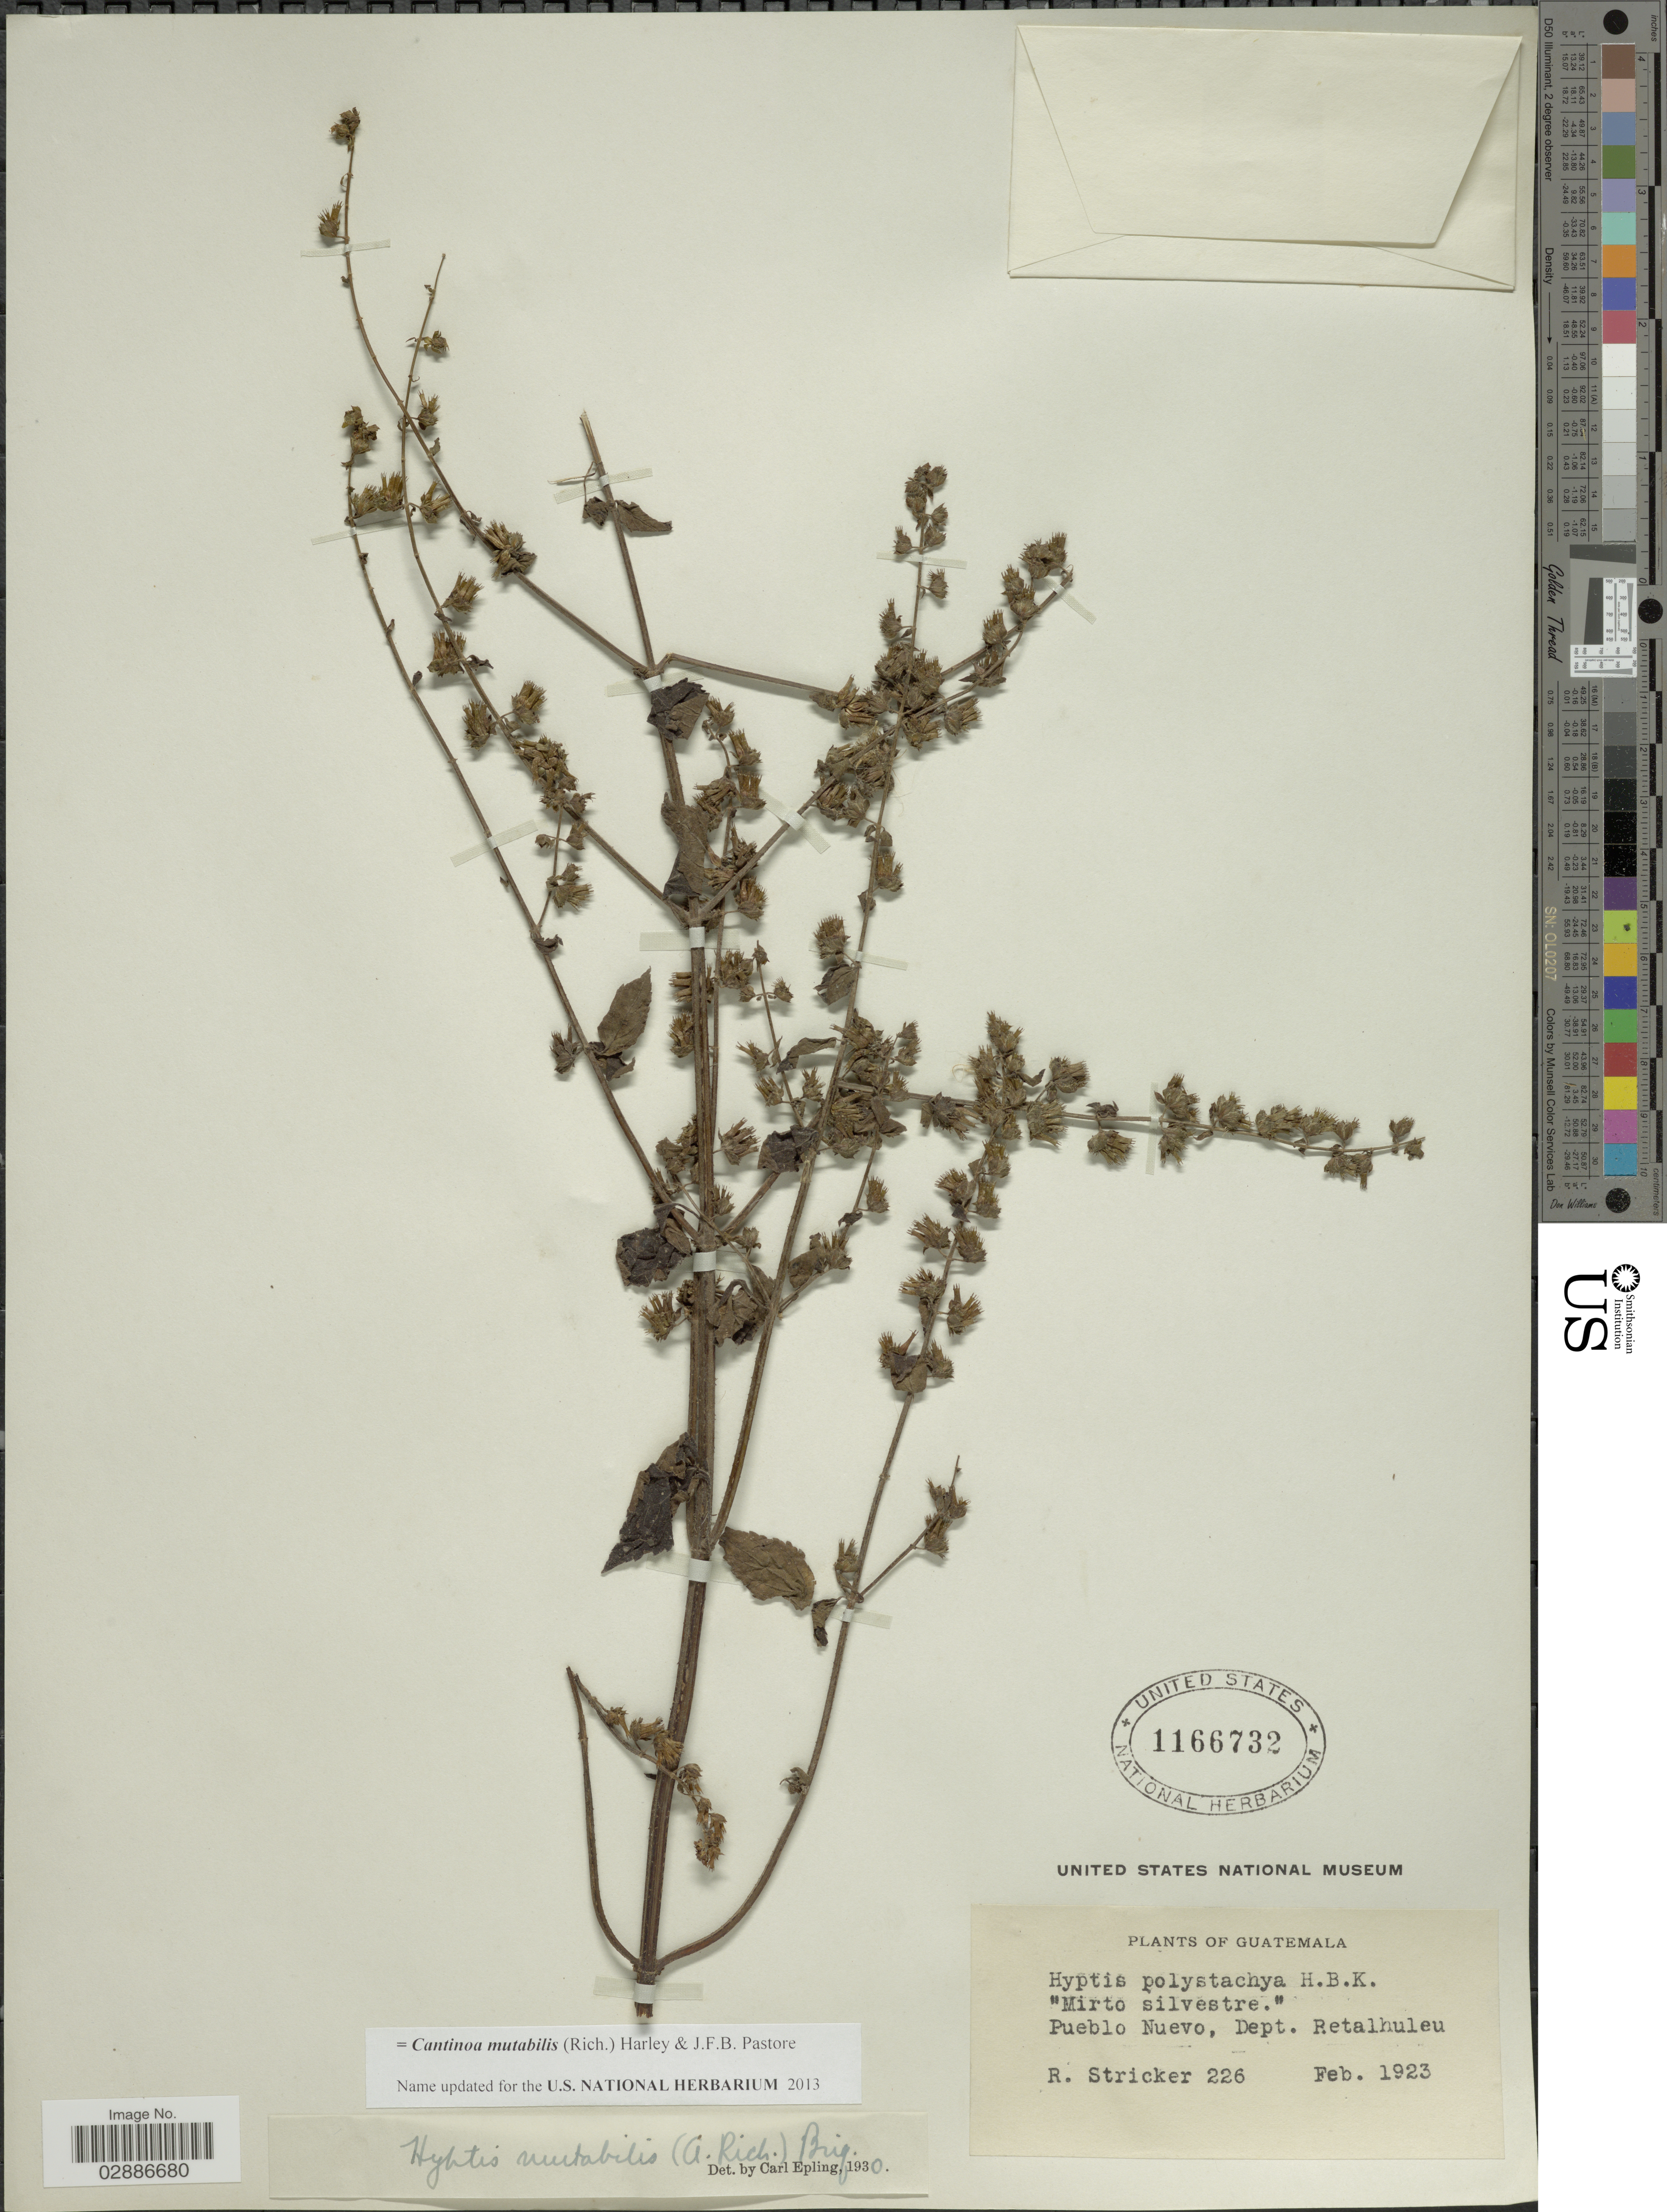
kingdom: Plantae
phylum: Tracheophyta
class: Magnoliopsida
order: Lamiales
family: Lamiaceae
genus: Cantinoa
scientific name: Cantinoa mutabilis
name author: (Epling) Harley & J.F.B. Pastore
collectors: R. Stricker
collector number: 226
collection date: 1923-02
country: Guatemala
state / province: Retalhuleu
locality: Pueblo Nuevo, Dept. Retalhuleu.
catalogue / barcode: US 1166732